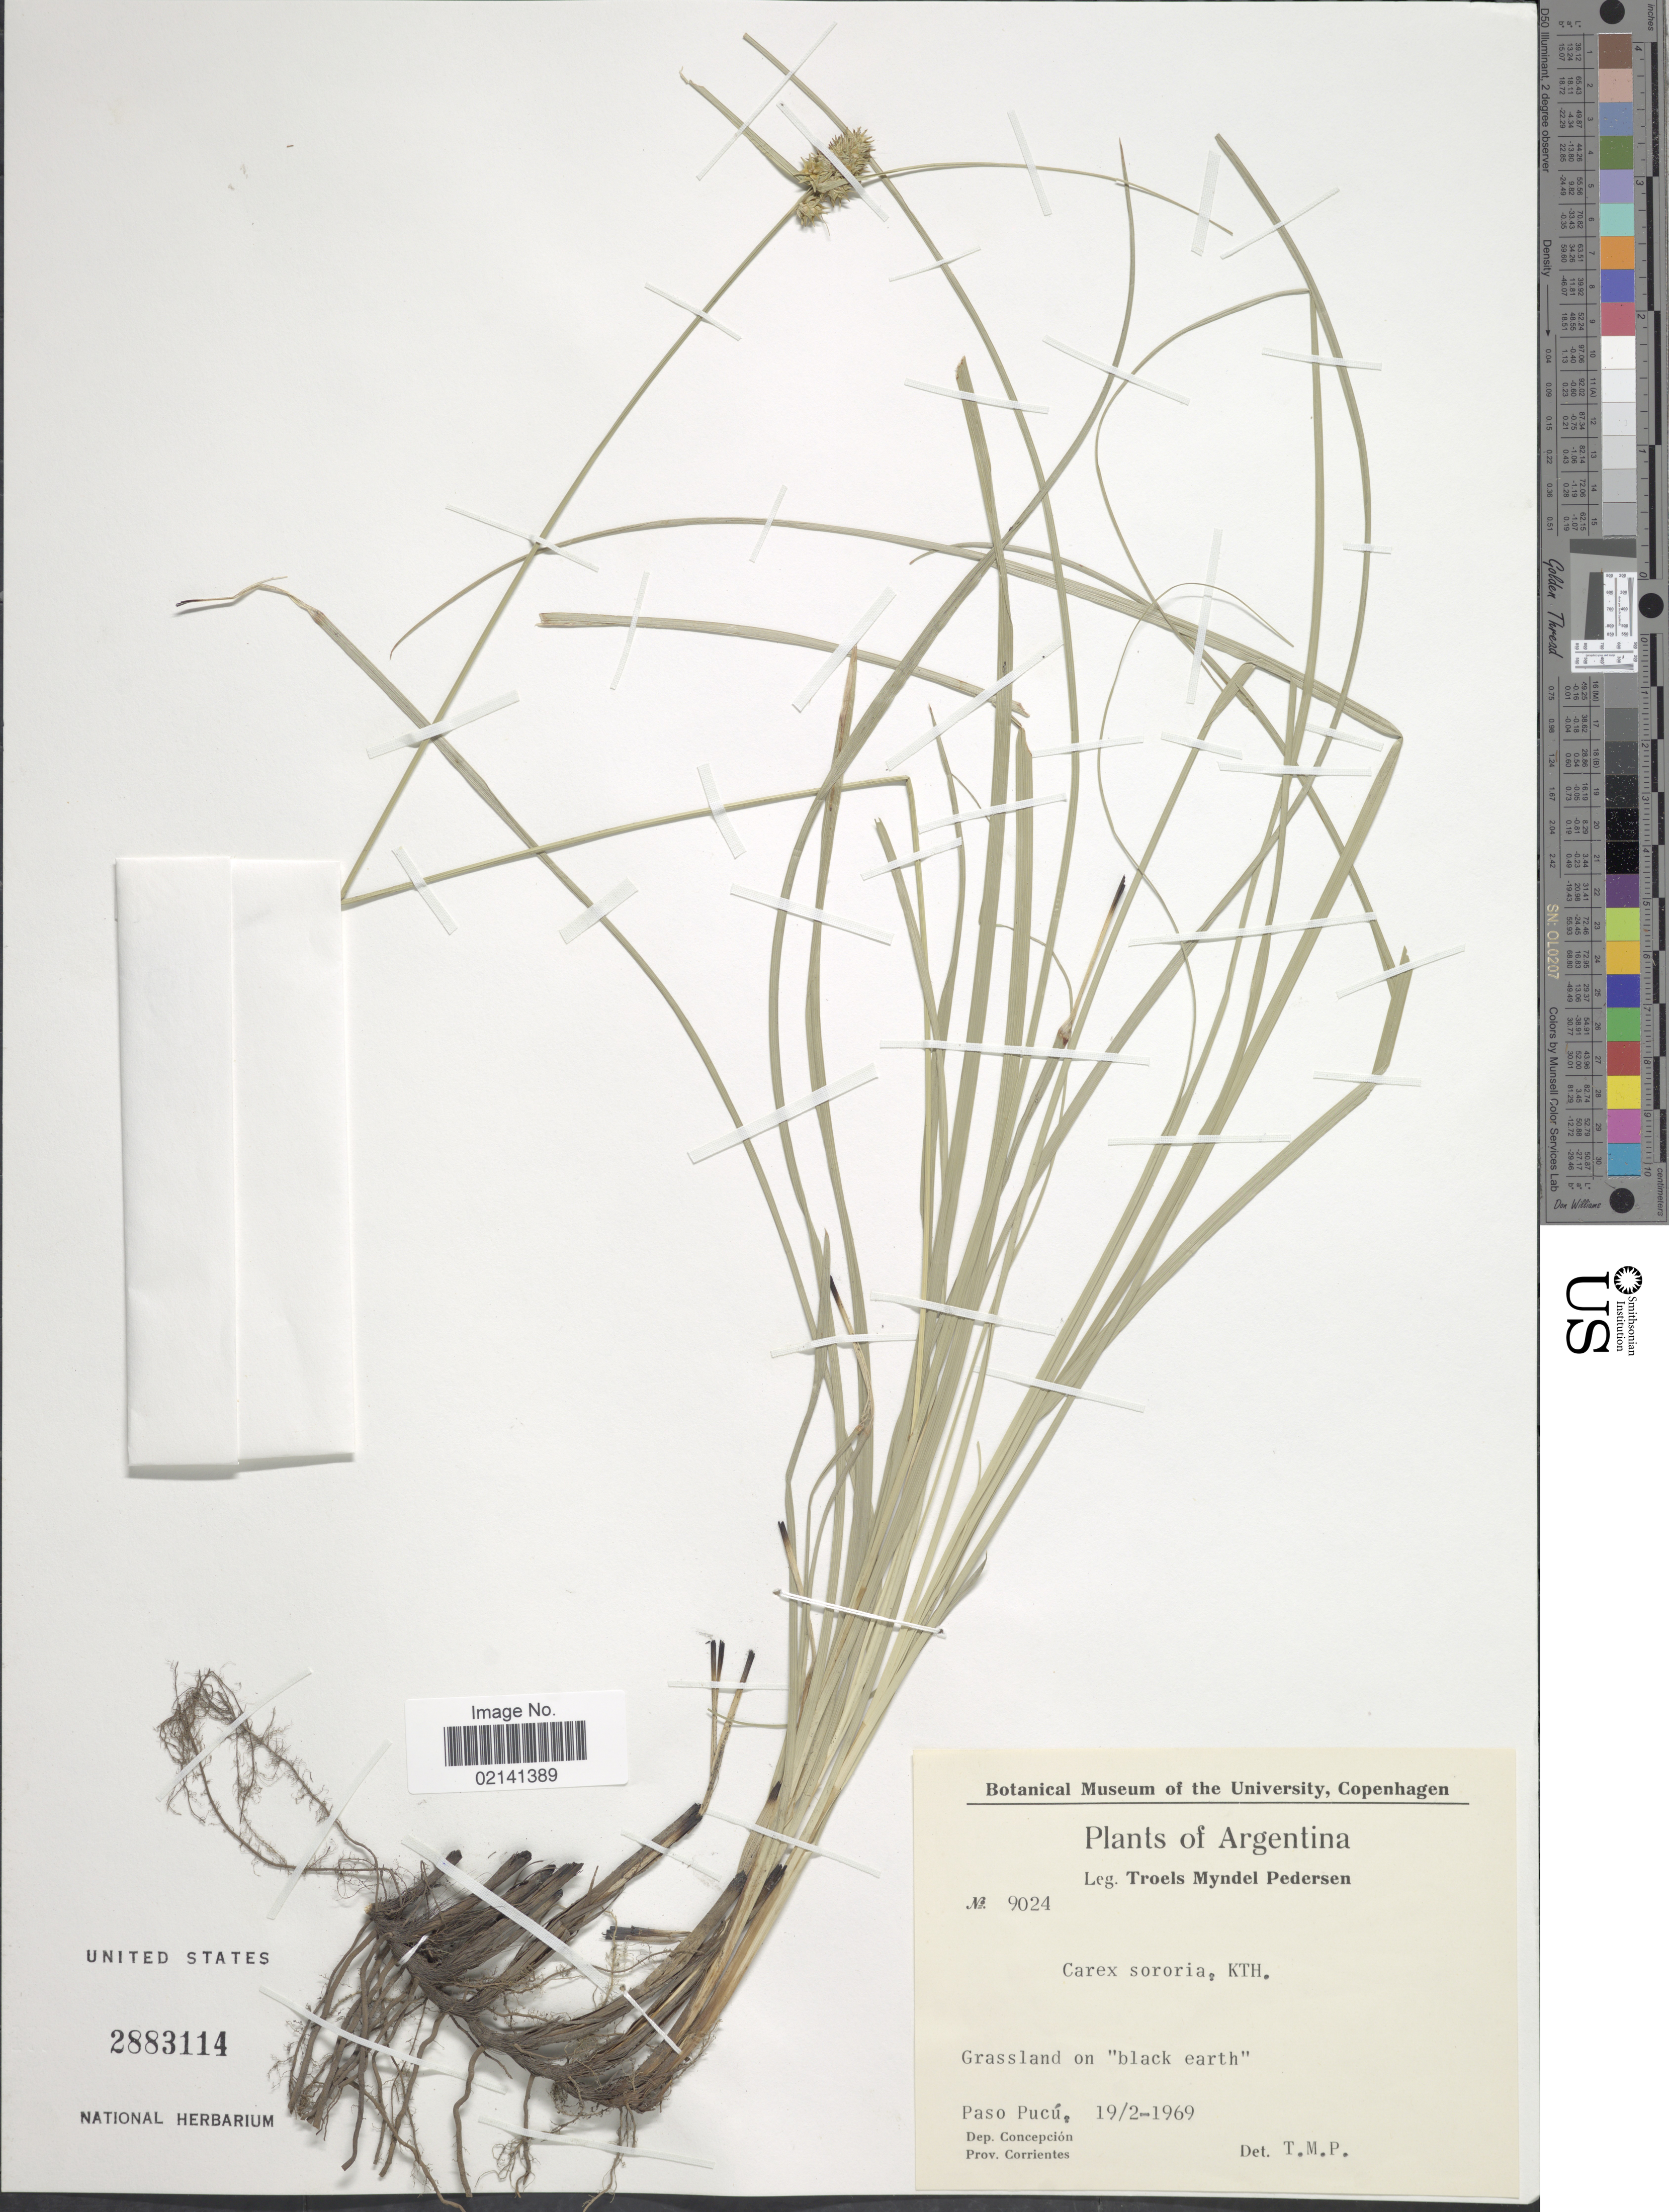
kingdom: Plantae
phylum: Tracheophyta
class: Liliopsida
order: Poales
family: Cyperaceae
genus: Carex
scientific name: Carex sororia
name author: Kunth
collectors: T. Pederson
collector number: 9024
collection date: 1969-02-19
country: Argentina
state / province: Corrientes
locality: Grassland on "black earth" Dep. Concepcion, Prov. Corrientes.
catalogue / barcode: US 2883114